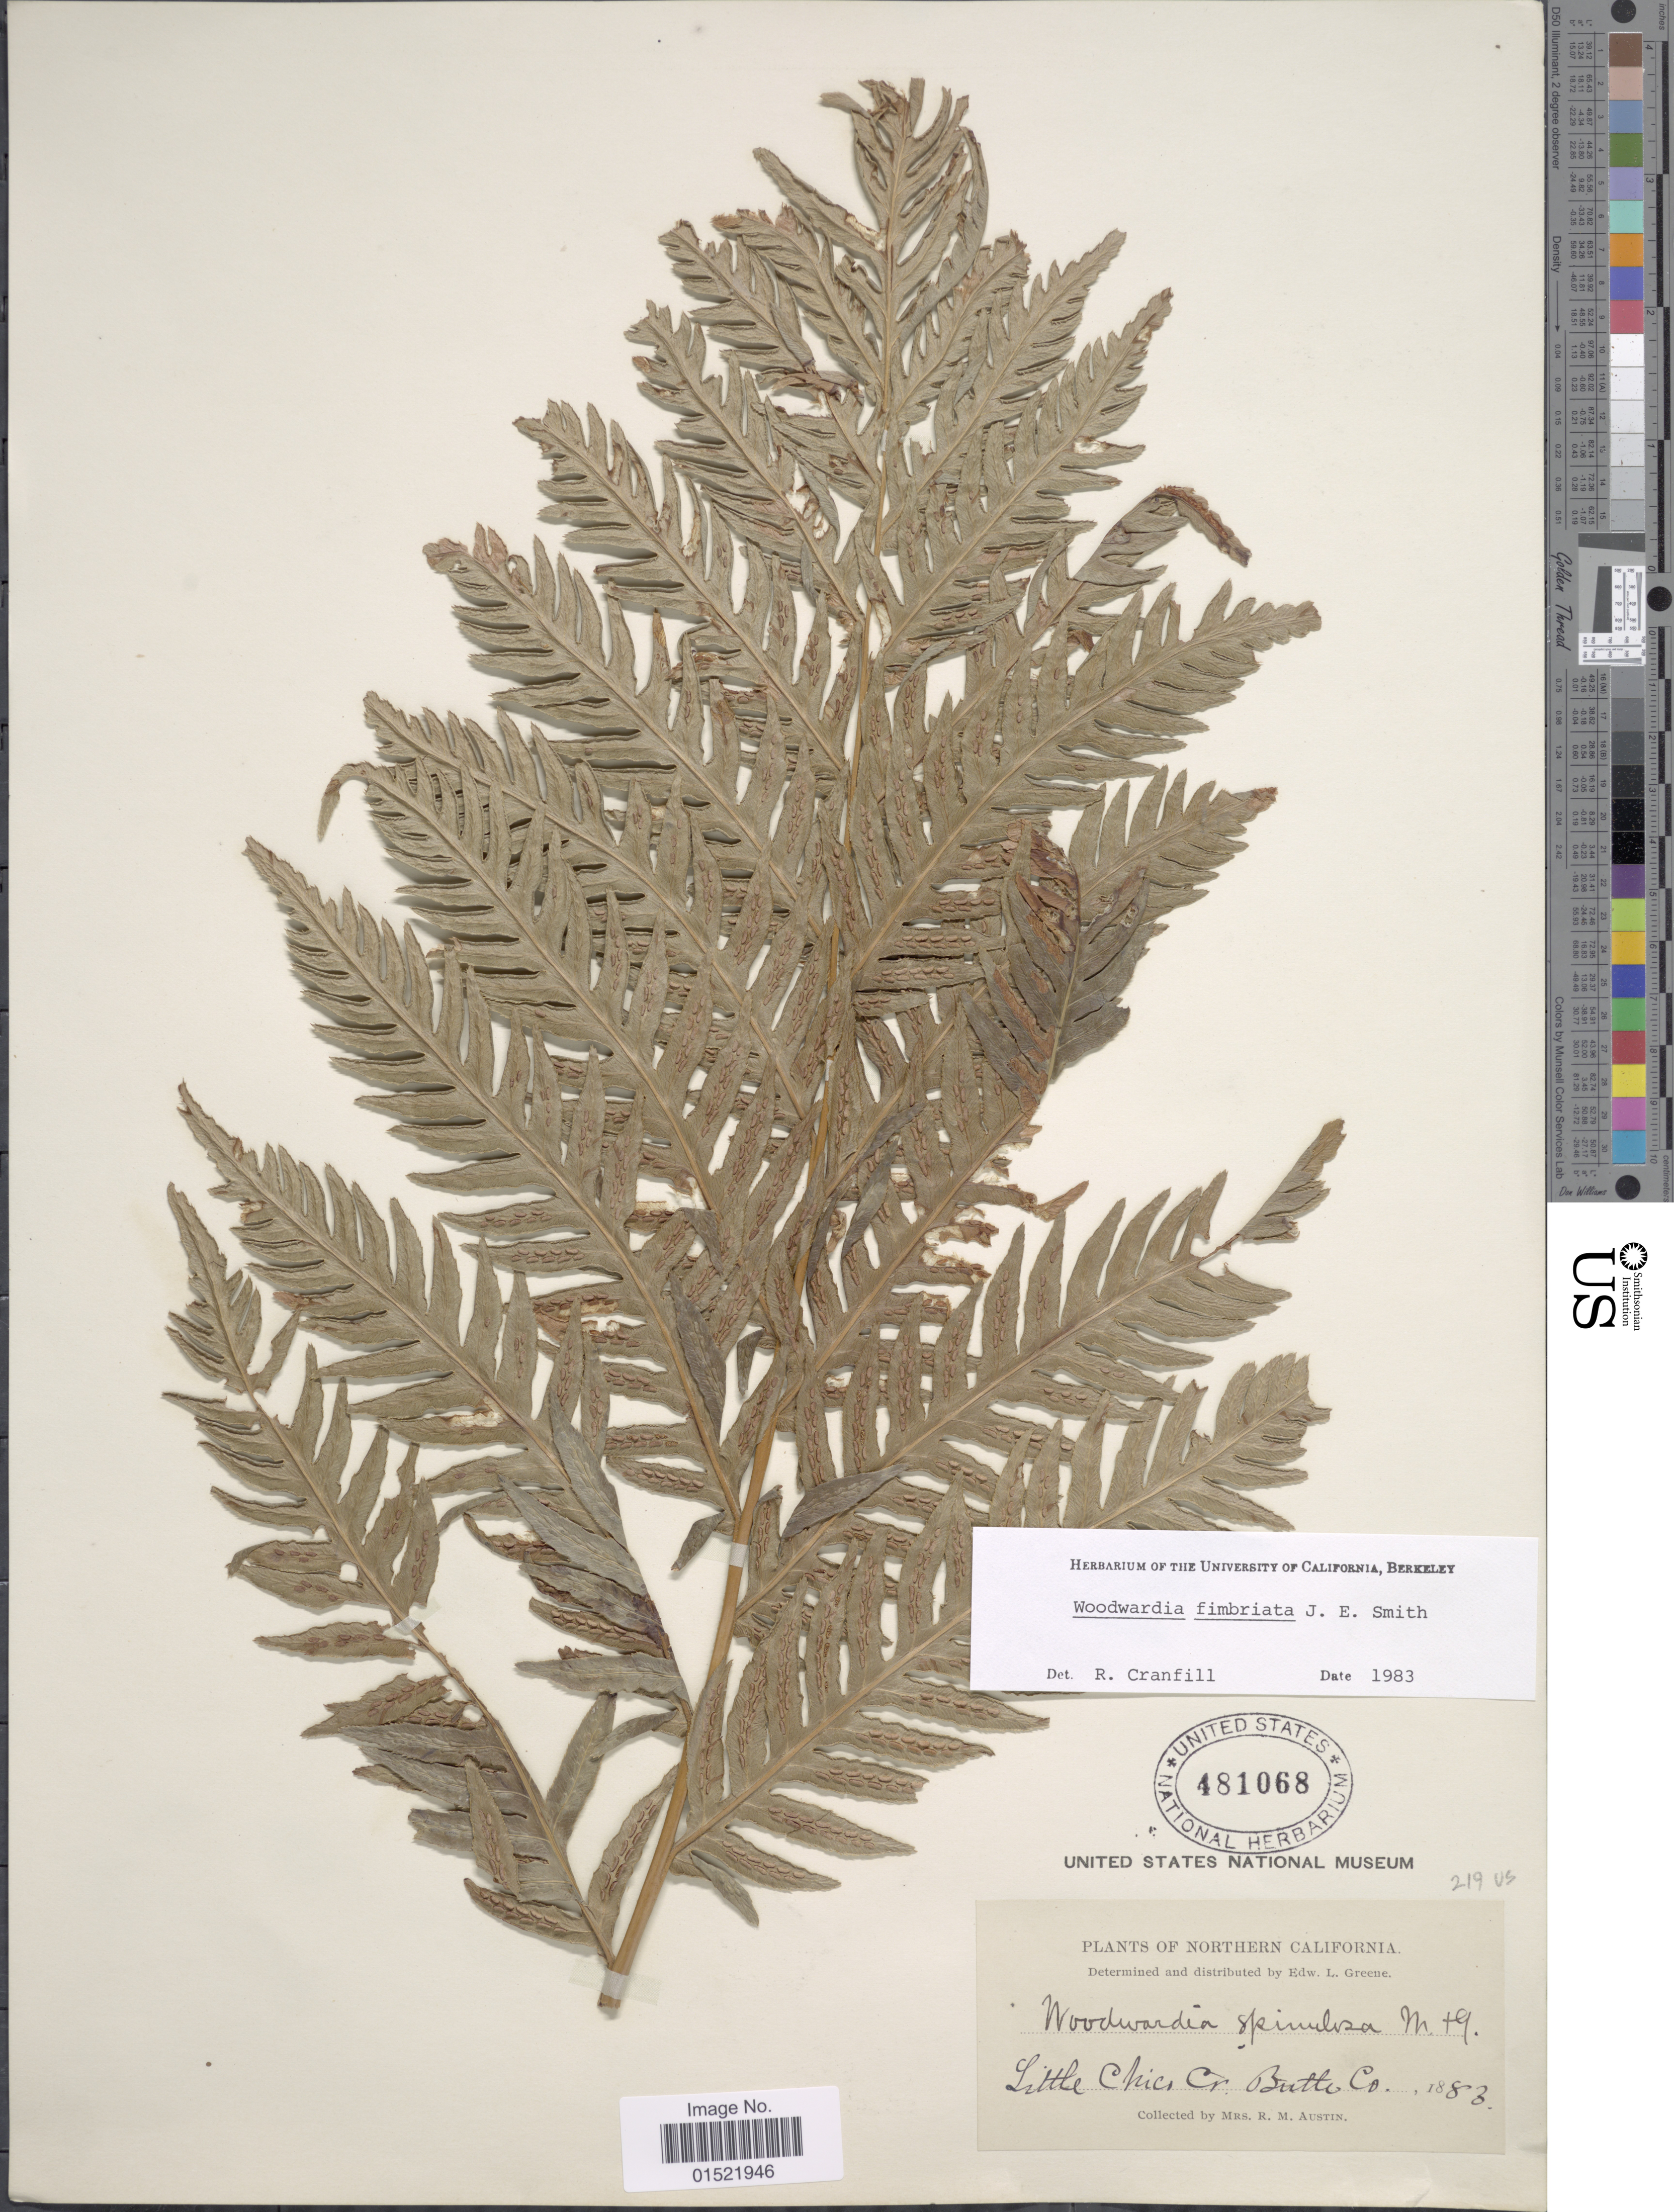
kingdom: Plantae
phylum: Tracheophyta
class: Polypodiopsida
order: Polypodiales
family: Blechnaceae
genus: Woodwardia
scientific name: Woodwardia fimbriata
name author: Sm.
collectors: R. Austin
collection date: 1883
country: United States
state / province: California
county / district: Butte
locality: Northern California, Little Chico Co, Butte Co.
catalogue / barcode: US 481068